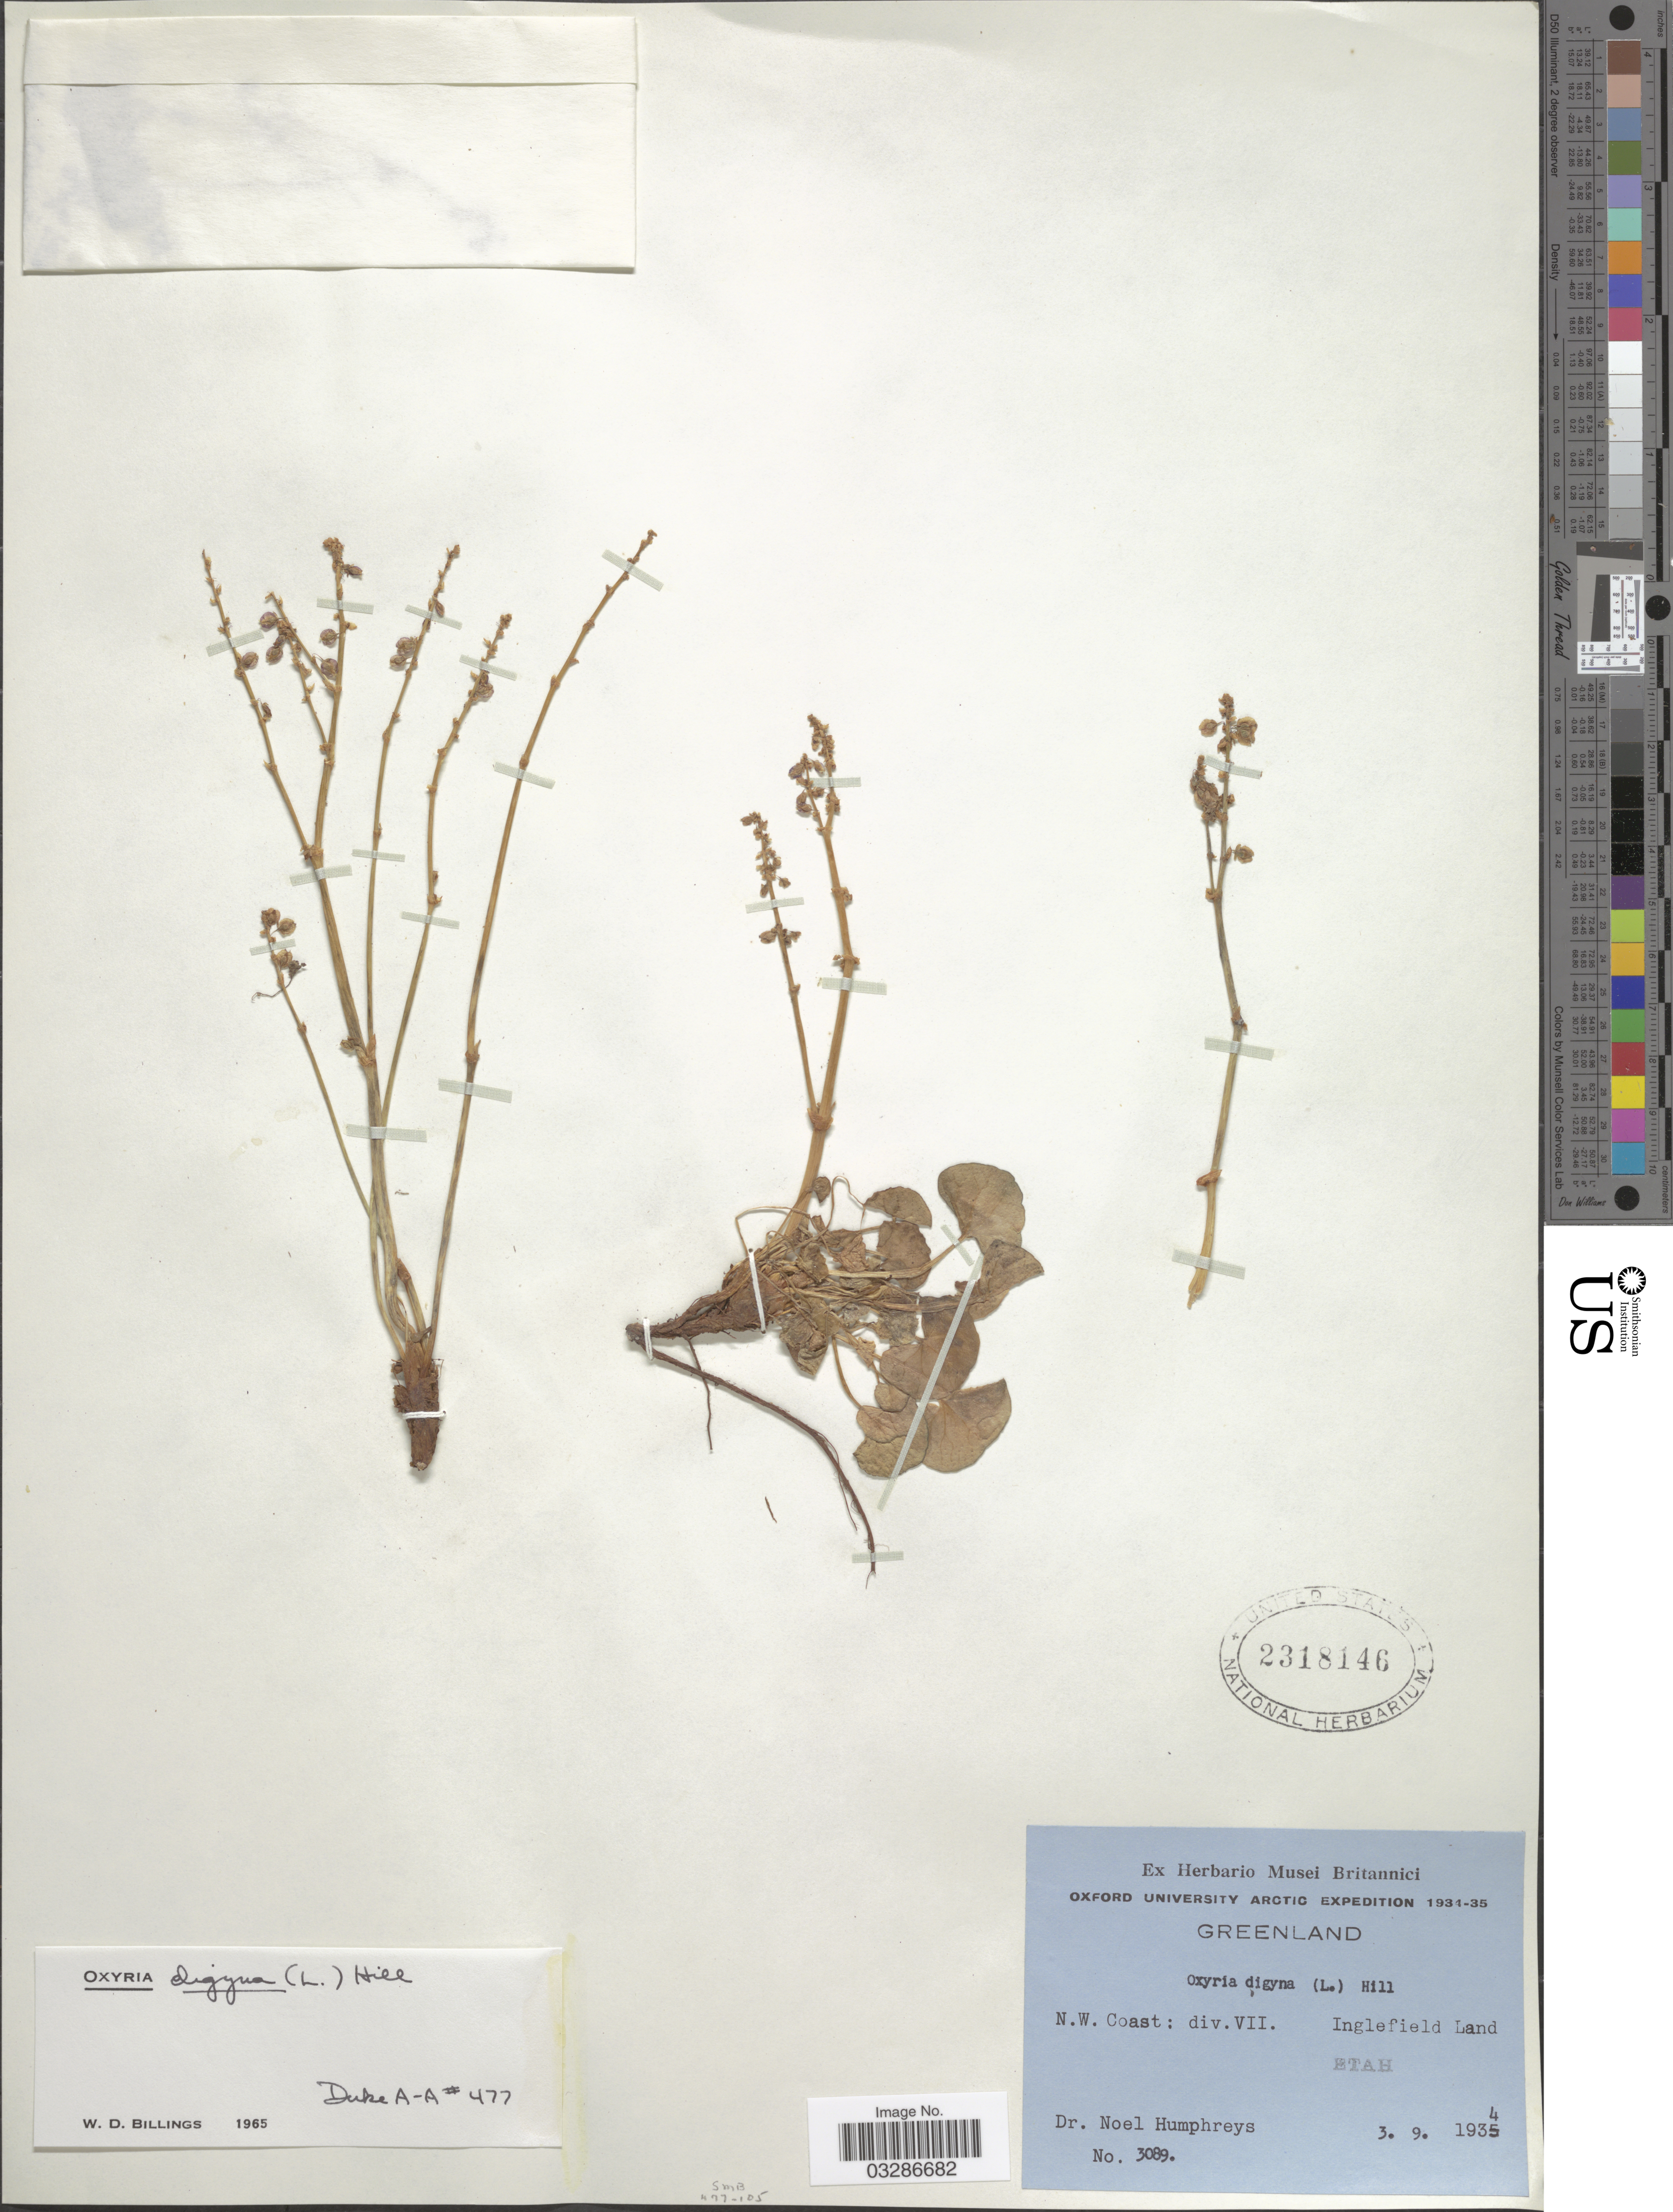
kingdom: Plantae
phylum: Tracheophyta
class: Magnoliopsida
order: Caryophyllales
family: Polygonaceae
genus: Oxyria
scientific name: Oxyria digyna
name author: (L.) Hill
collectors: N. Humphreys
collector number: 3089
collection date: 1934-09-03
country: Greenland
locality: N.W. Coast: div. VII. Inglefield Land, Etah.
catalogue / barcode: US 2318146